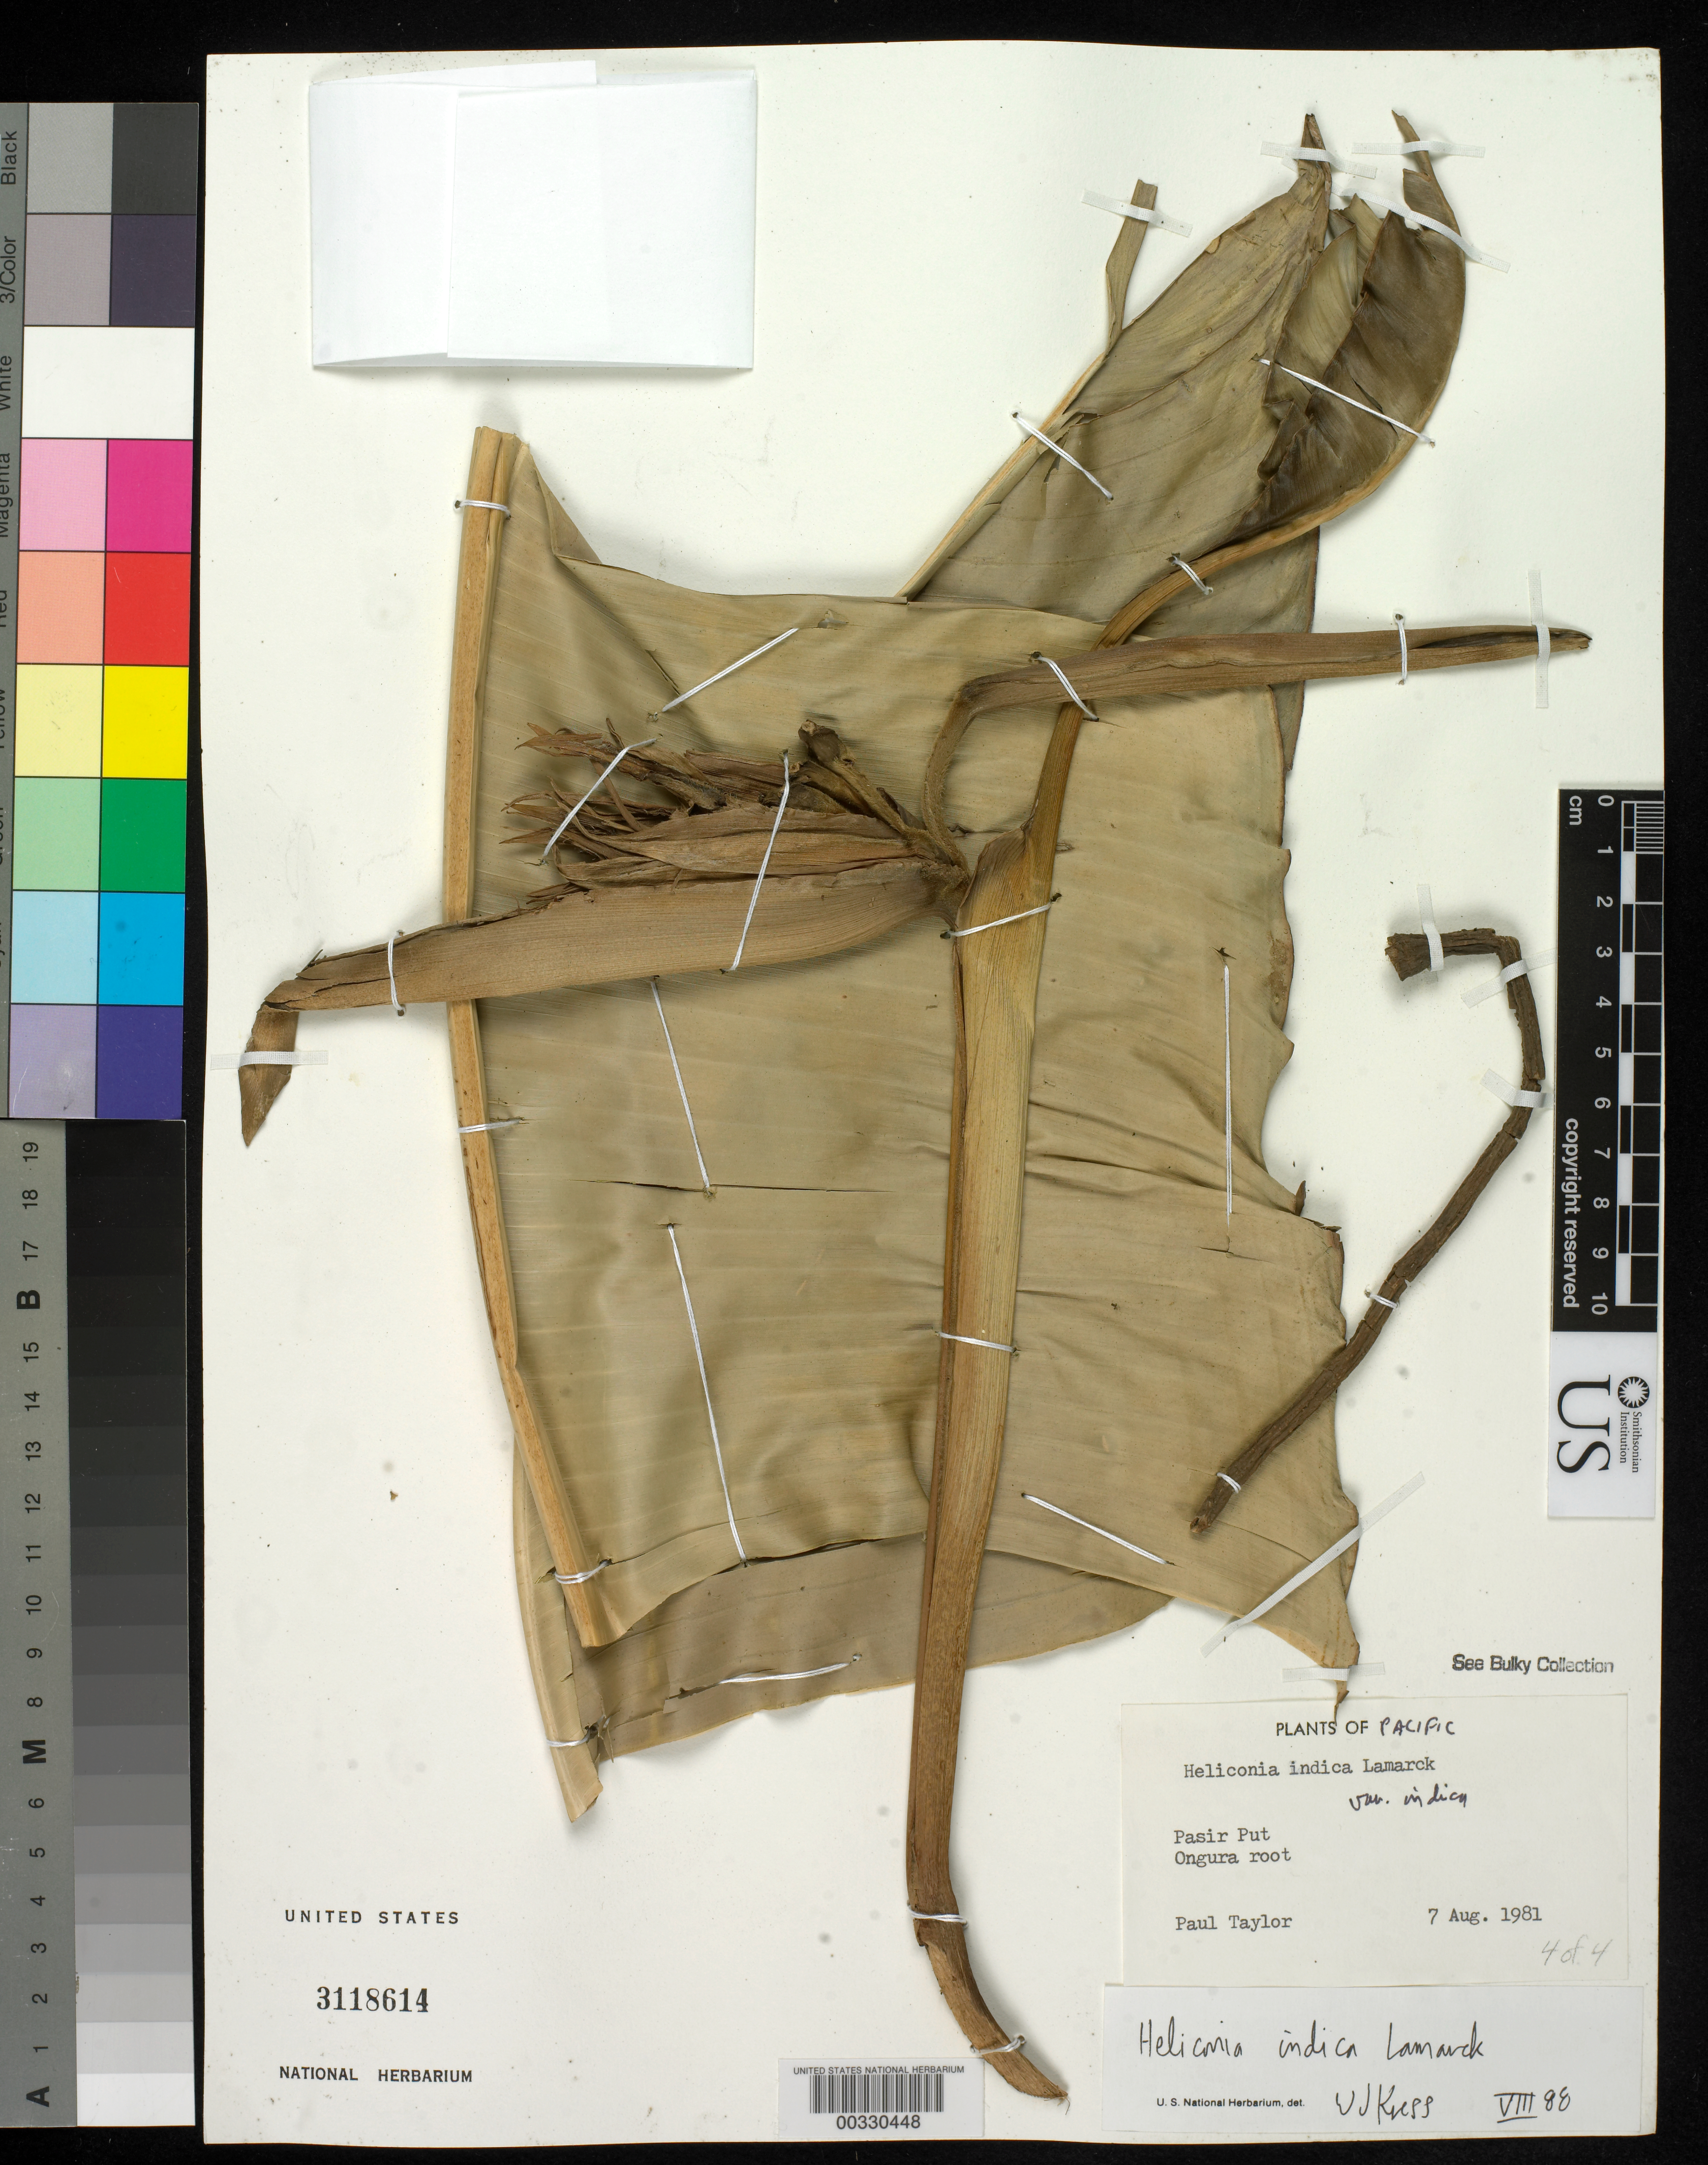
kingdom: Plantae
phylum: Tracheophyta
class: Liliopsida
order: Zingiberales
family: Heliconiaceae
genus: Heliconia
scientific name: Heliconia indica var. indica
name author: Lam.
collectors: P. G. Taylor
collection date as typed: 07 Aug 1981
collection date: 1981-08-07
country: Indonesia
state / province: Maluku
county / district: Maluku Utara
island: Halmahera I.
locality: Pasir Putih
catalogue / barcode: US 3118614